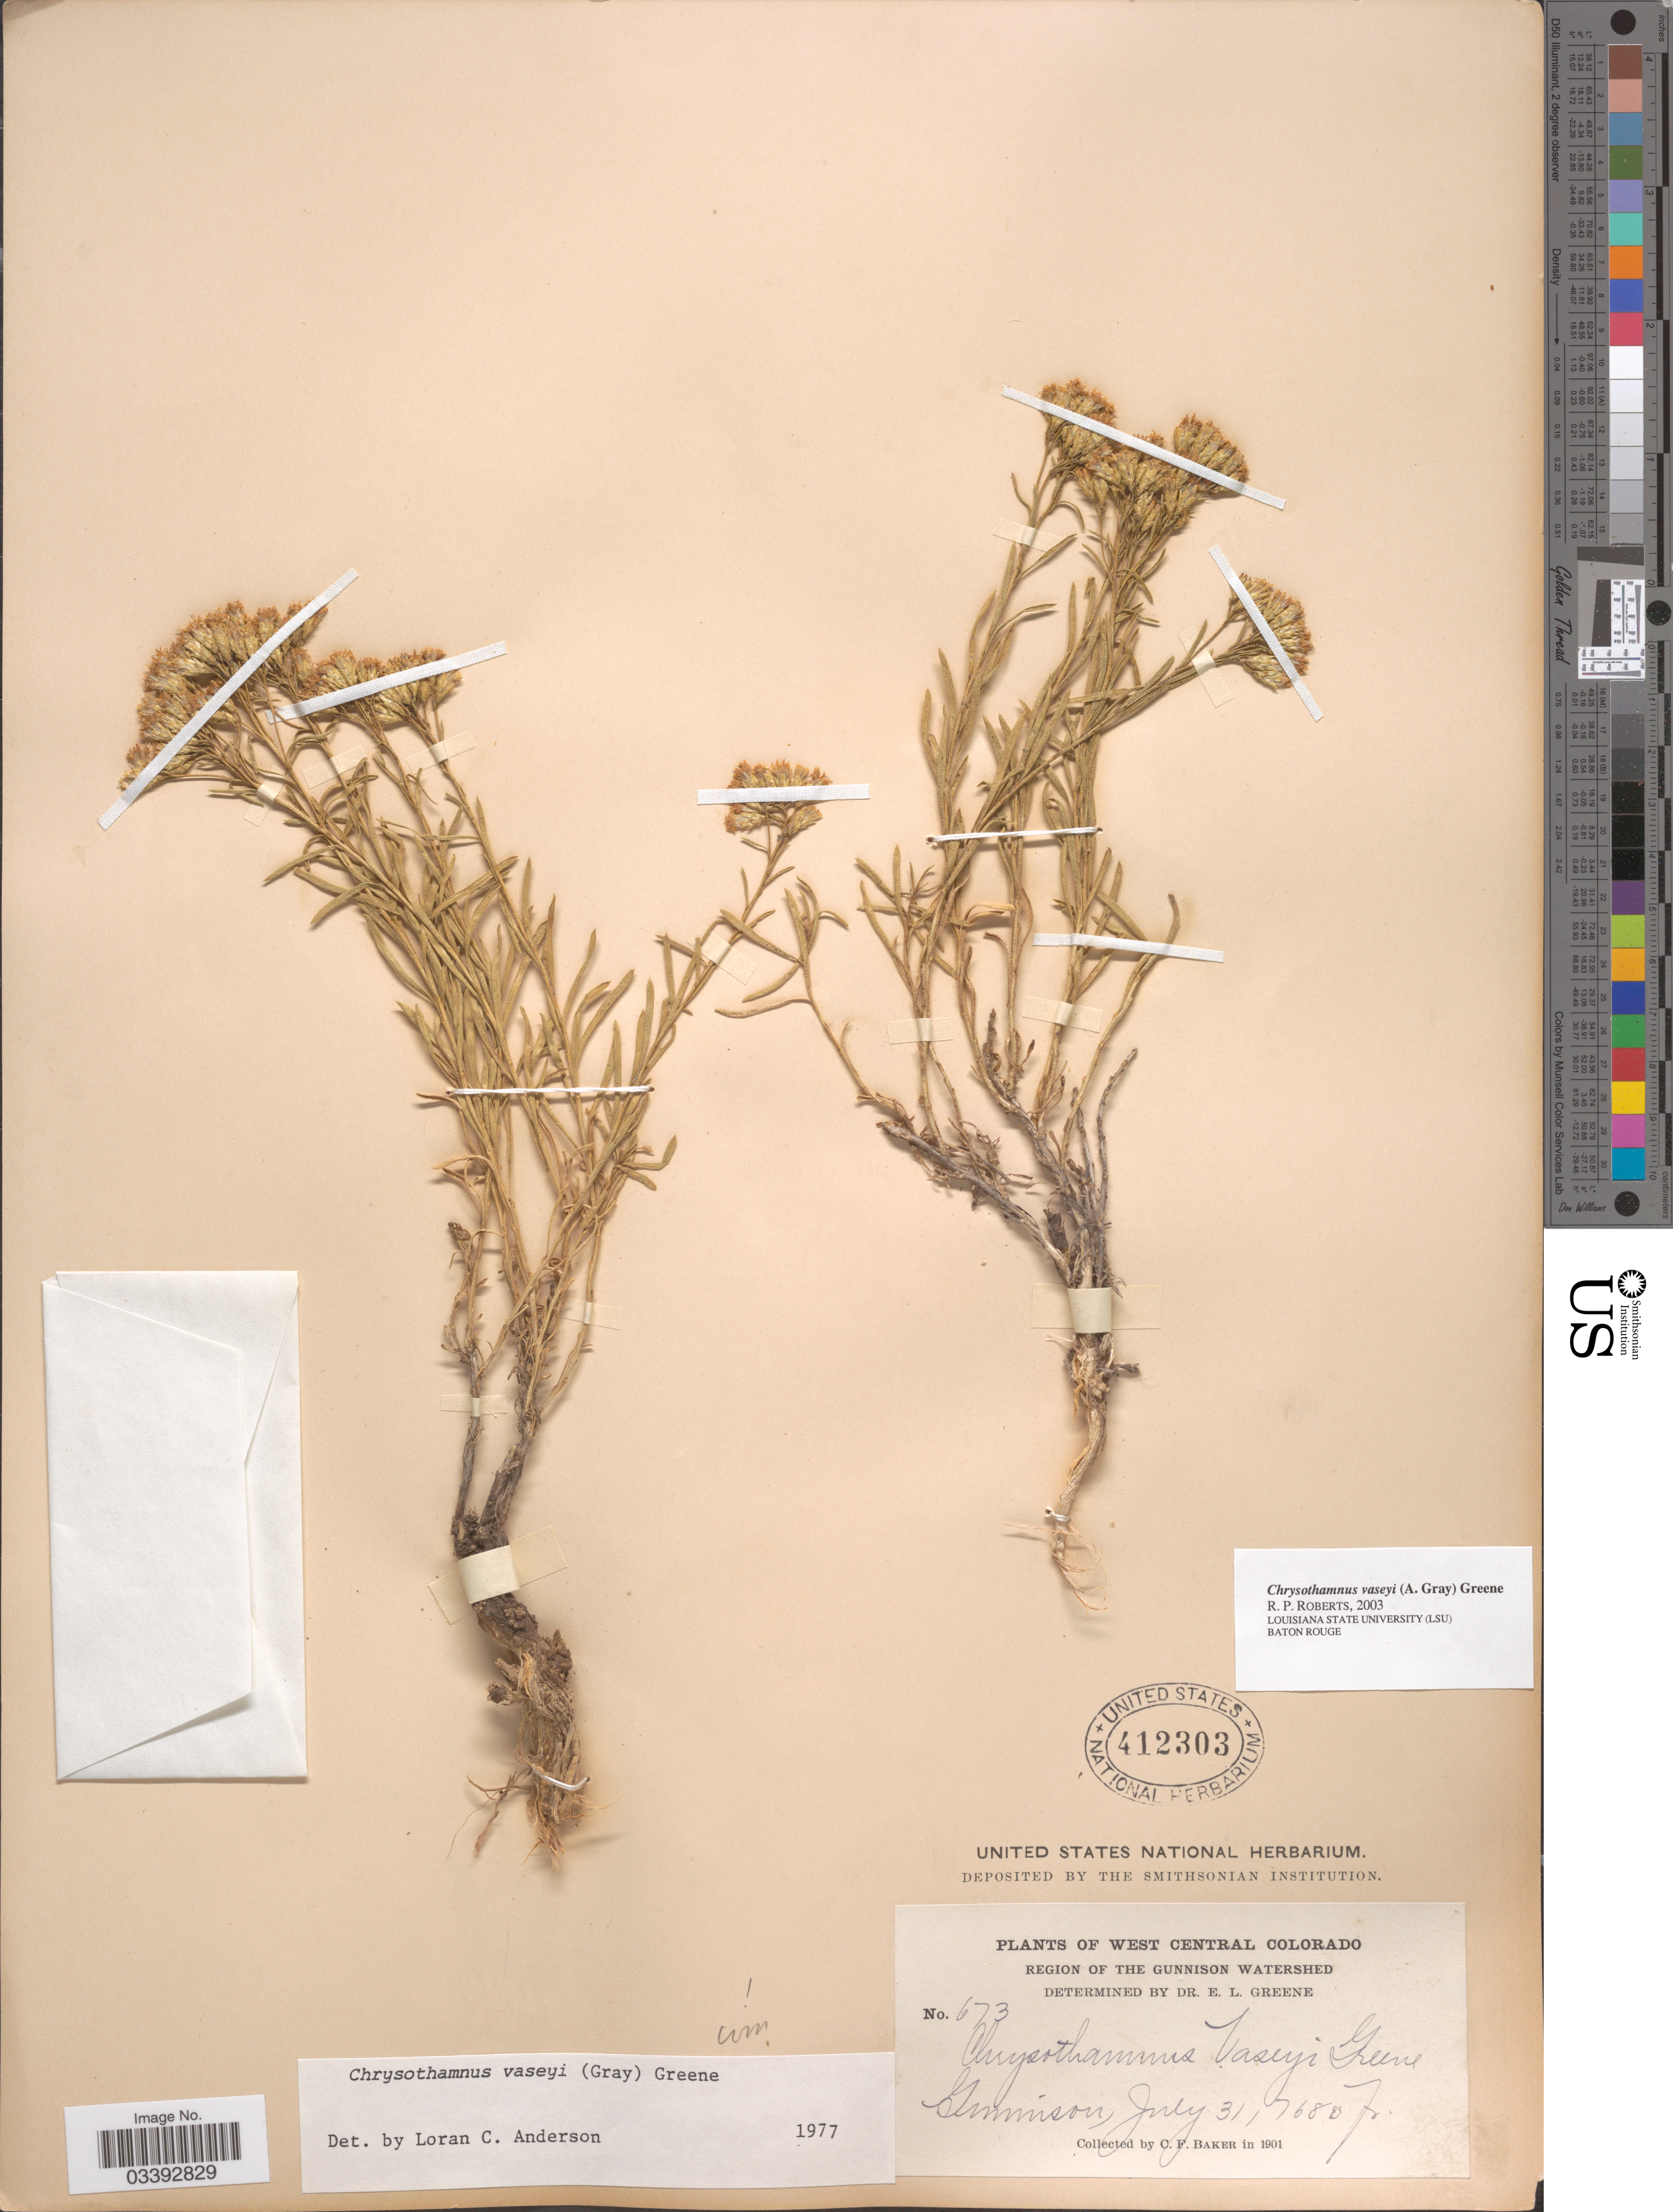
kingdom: Plantae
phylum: Tracheophyta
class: Magnoliopsida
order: Asterales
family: Asteraceae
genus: Chrysothamnus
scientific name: Chrysothamnus vaseyi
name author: (A. Gray) Greene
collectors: C. F. Baker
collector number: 673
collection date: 1901-07-31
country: United States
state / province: Colorado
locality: West Central Colorado. Region of The Gunnison Watershed. Gunnison.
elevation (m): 512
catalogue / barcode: US 412303